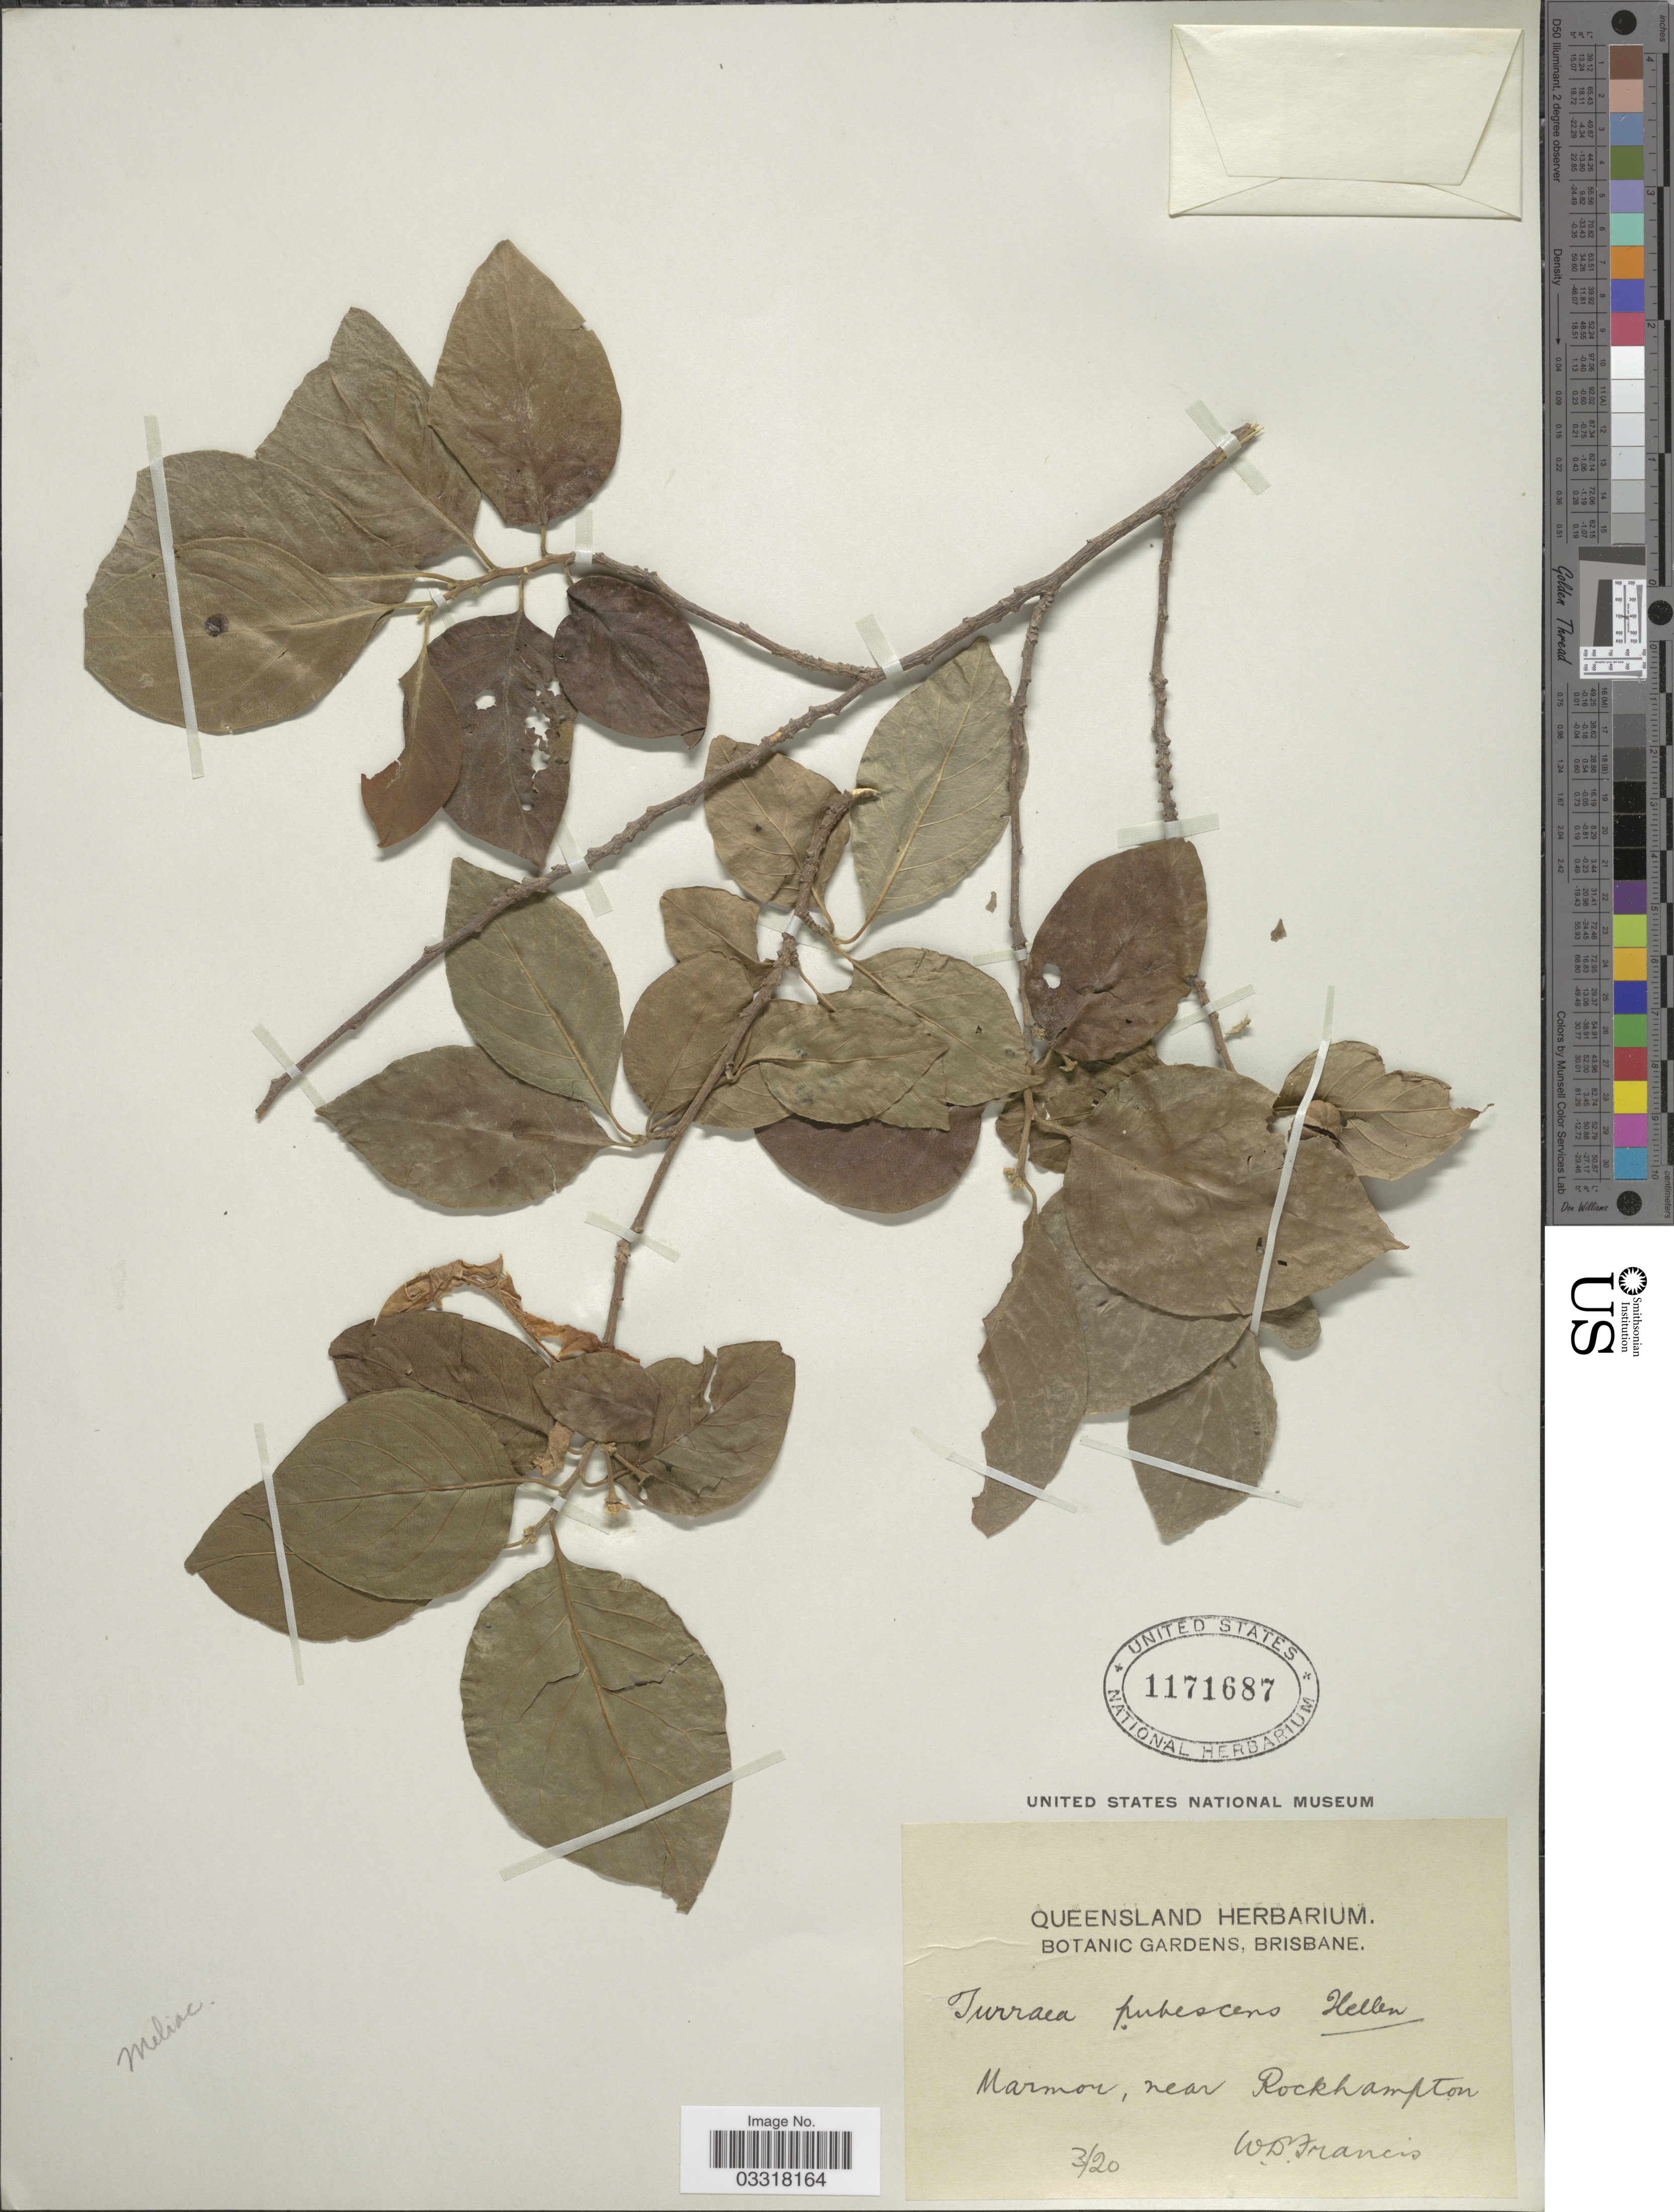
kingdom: Plantae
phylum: Tracheophyta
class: Magnoliopsida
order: Sapindales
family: Meliaceae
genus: Turraea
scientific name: Turraea pubescens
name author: Hell.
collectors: W. Francis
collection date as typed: Transcribed d/m/y: /3/20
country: Australia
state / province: Queensland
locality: Marmor, near Rockhampton.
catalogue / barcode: US 1171687